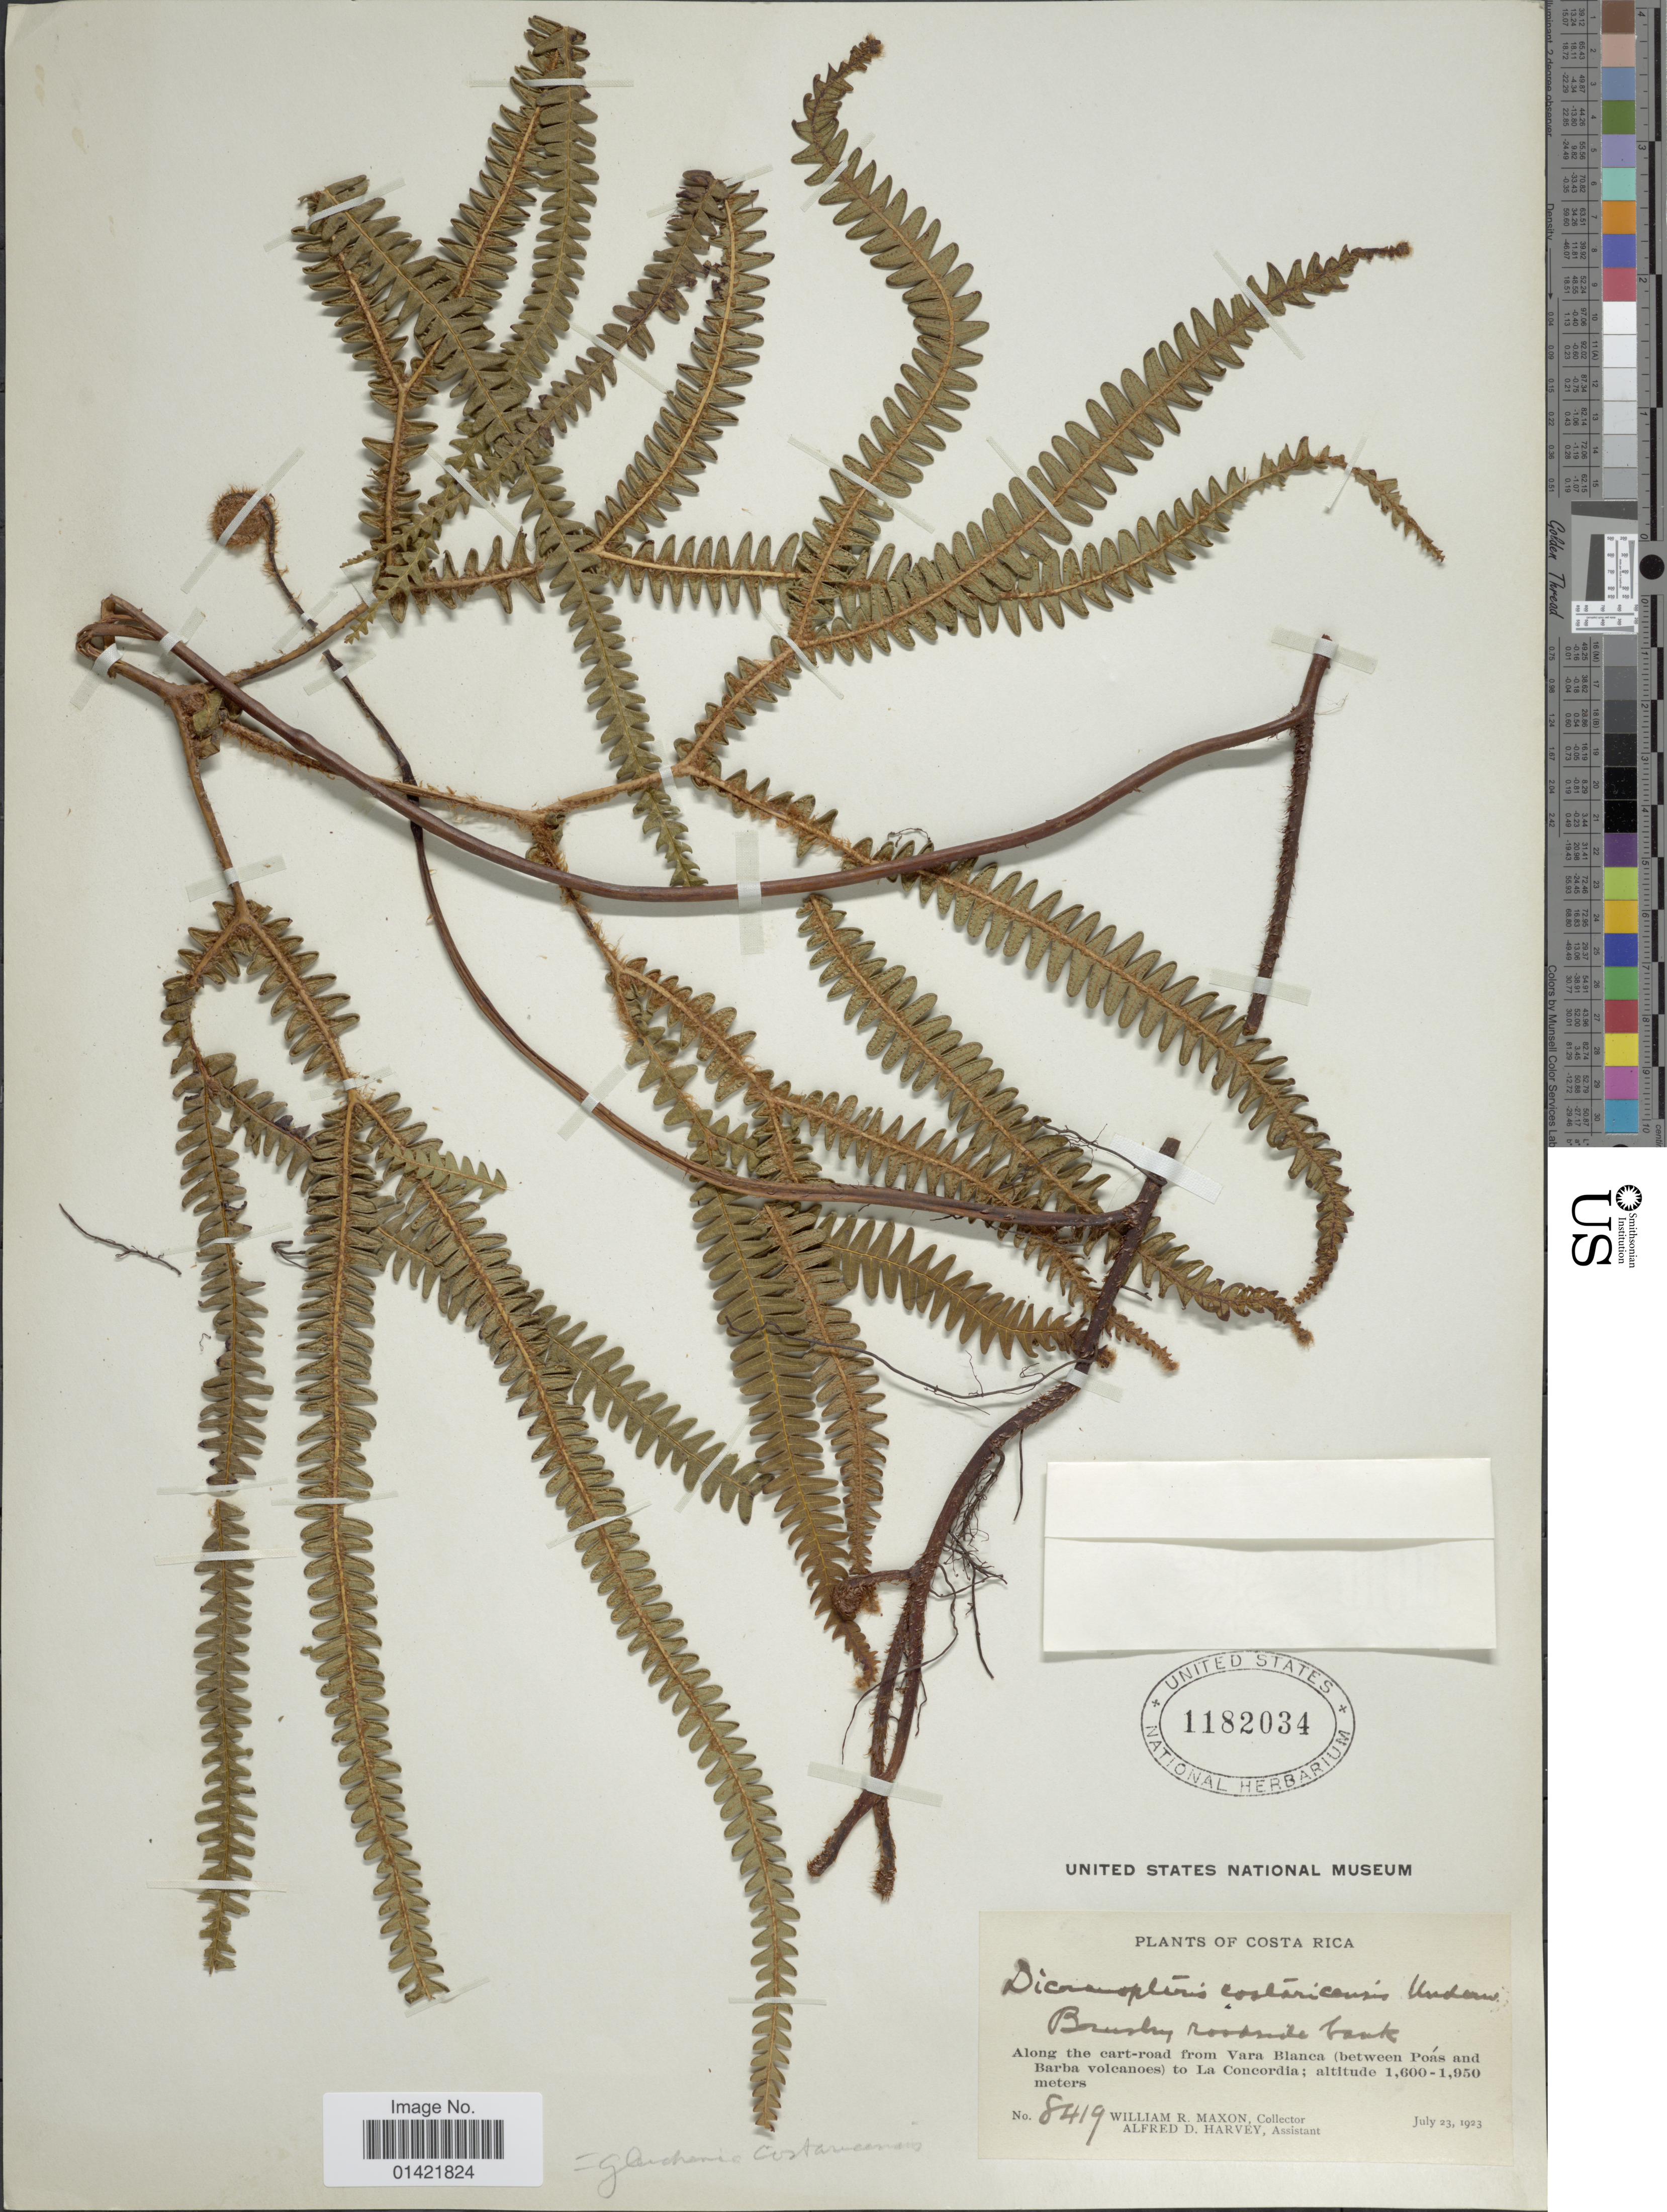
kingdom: Plantae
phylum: Tracheophyta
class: Polypodiopsida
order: Gleicheniales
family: Gleicheniaceae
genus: Sticherus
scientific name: Sticherus revolutus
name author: (Kunth) Ching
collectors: W. R. Maxon & A. D. Harvey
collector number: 8419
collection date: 1923-07-23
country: Costa Rica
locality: Along the cart-road from Vara Blanca (between Poas and Barba volcanoes) to La Concordia.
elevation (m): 1600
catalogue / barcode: US 1182034